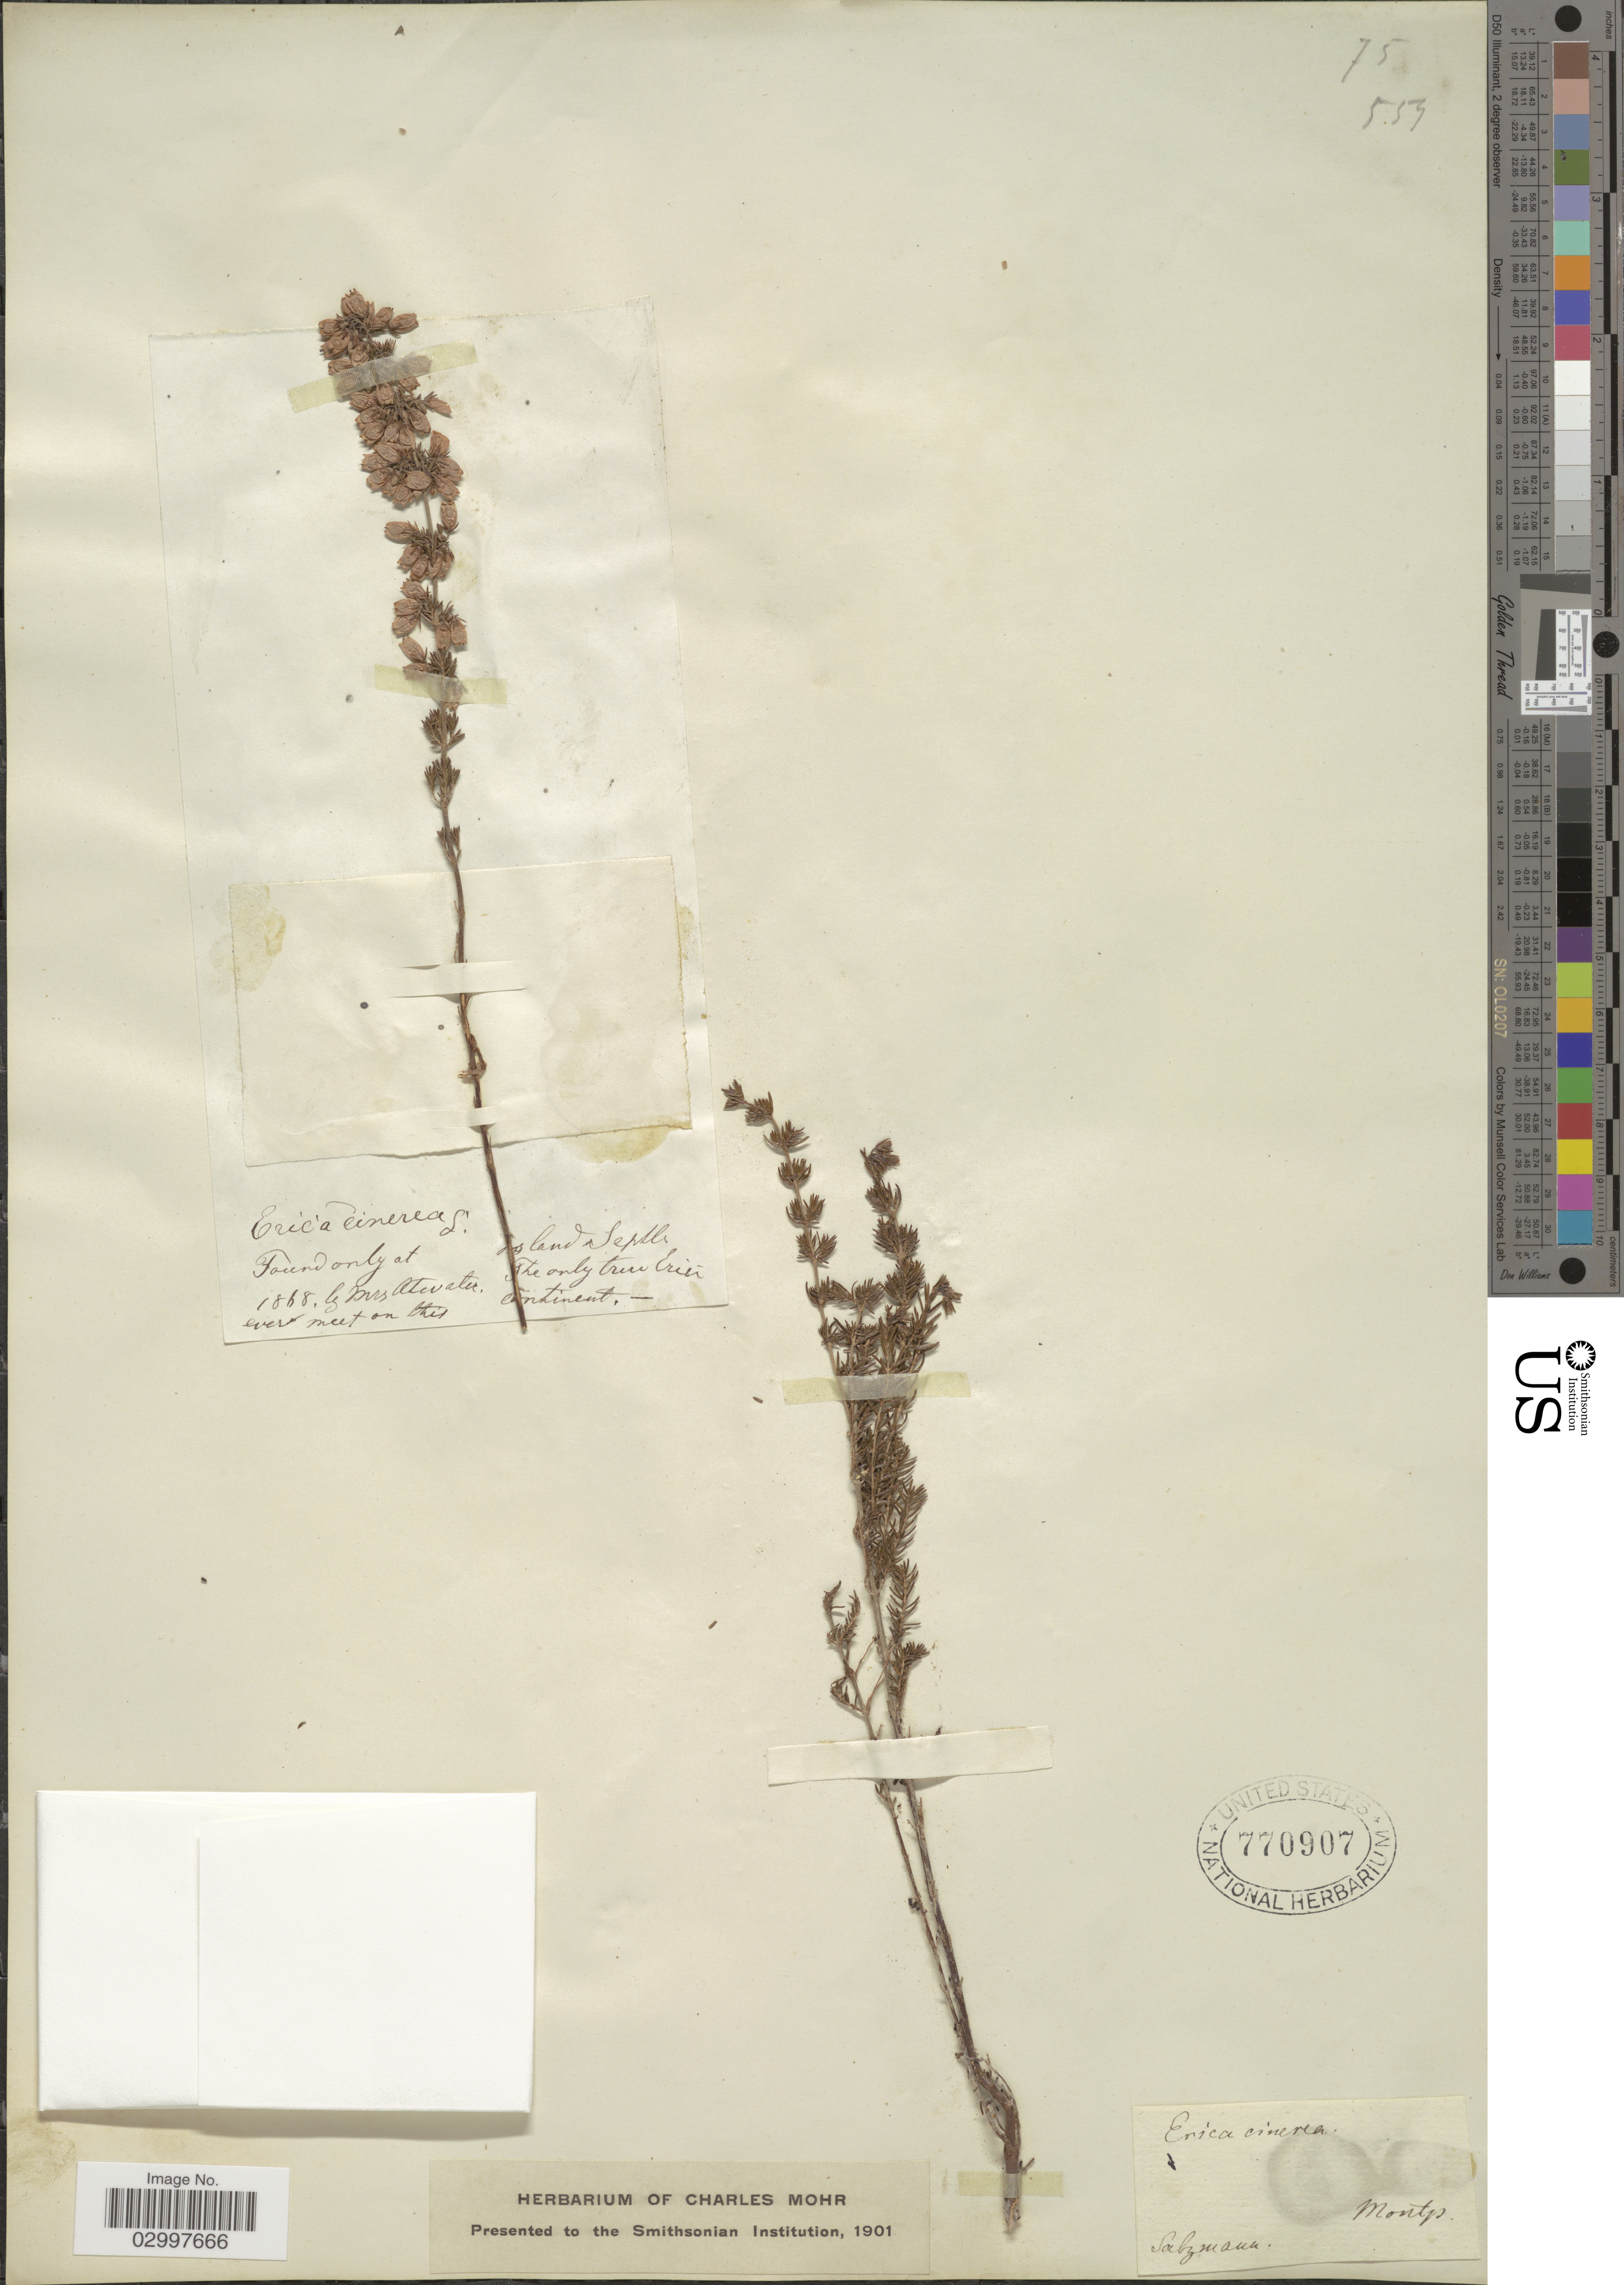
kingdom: Plantae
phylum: Tracheophyta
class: Magnoliopsida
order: Ericales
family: Ericaceae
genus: Erica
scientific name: Erica cinerea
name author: L.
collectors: Atwater & -- Salzmann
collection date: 1868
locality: Island Seplle. Montes. [interpreted]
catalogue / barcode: US 770907